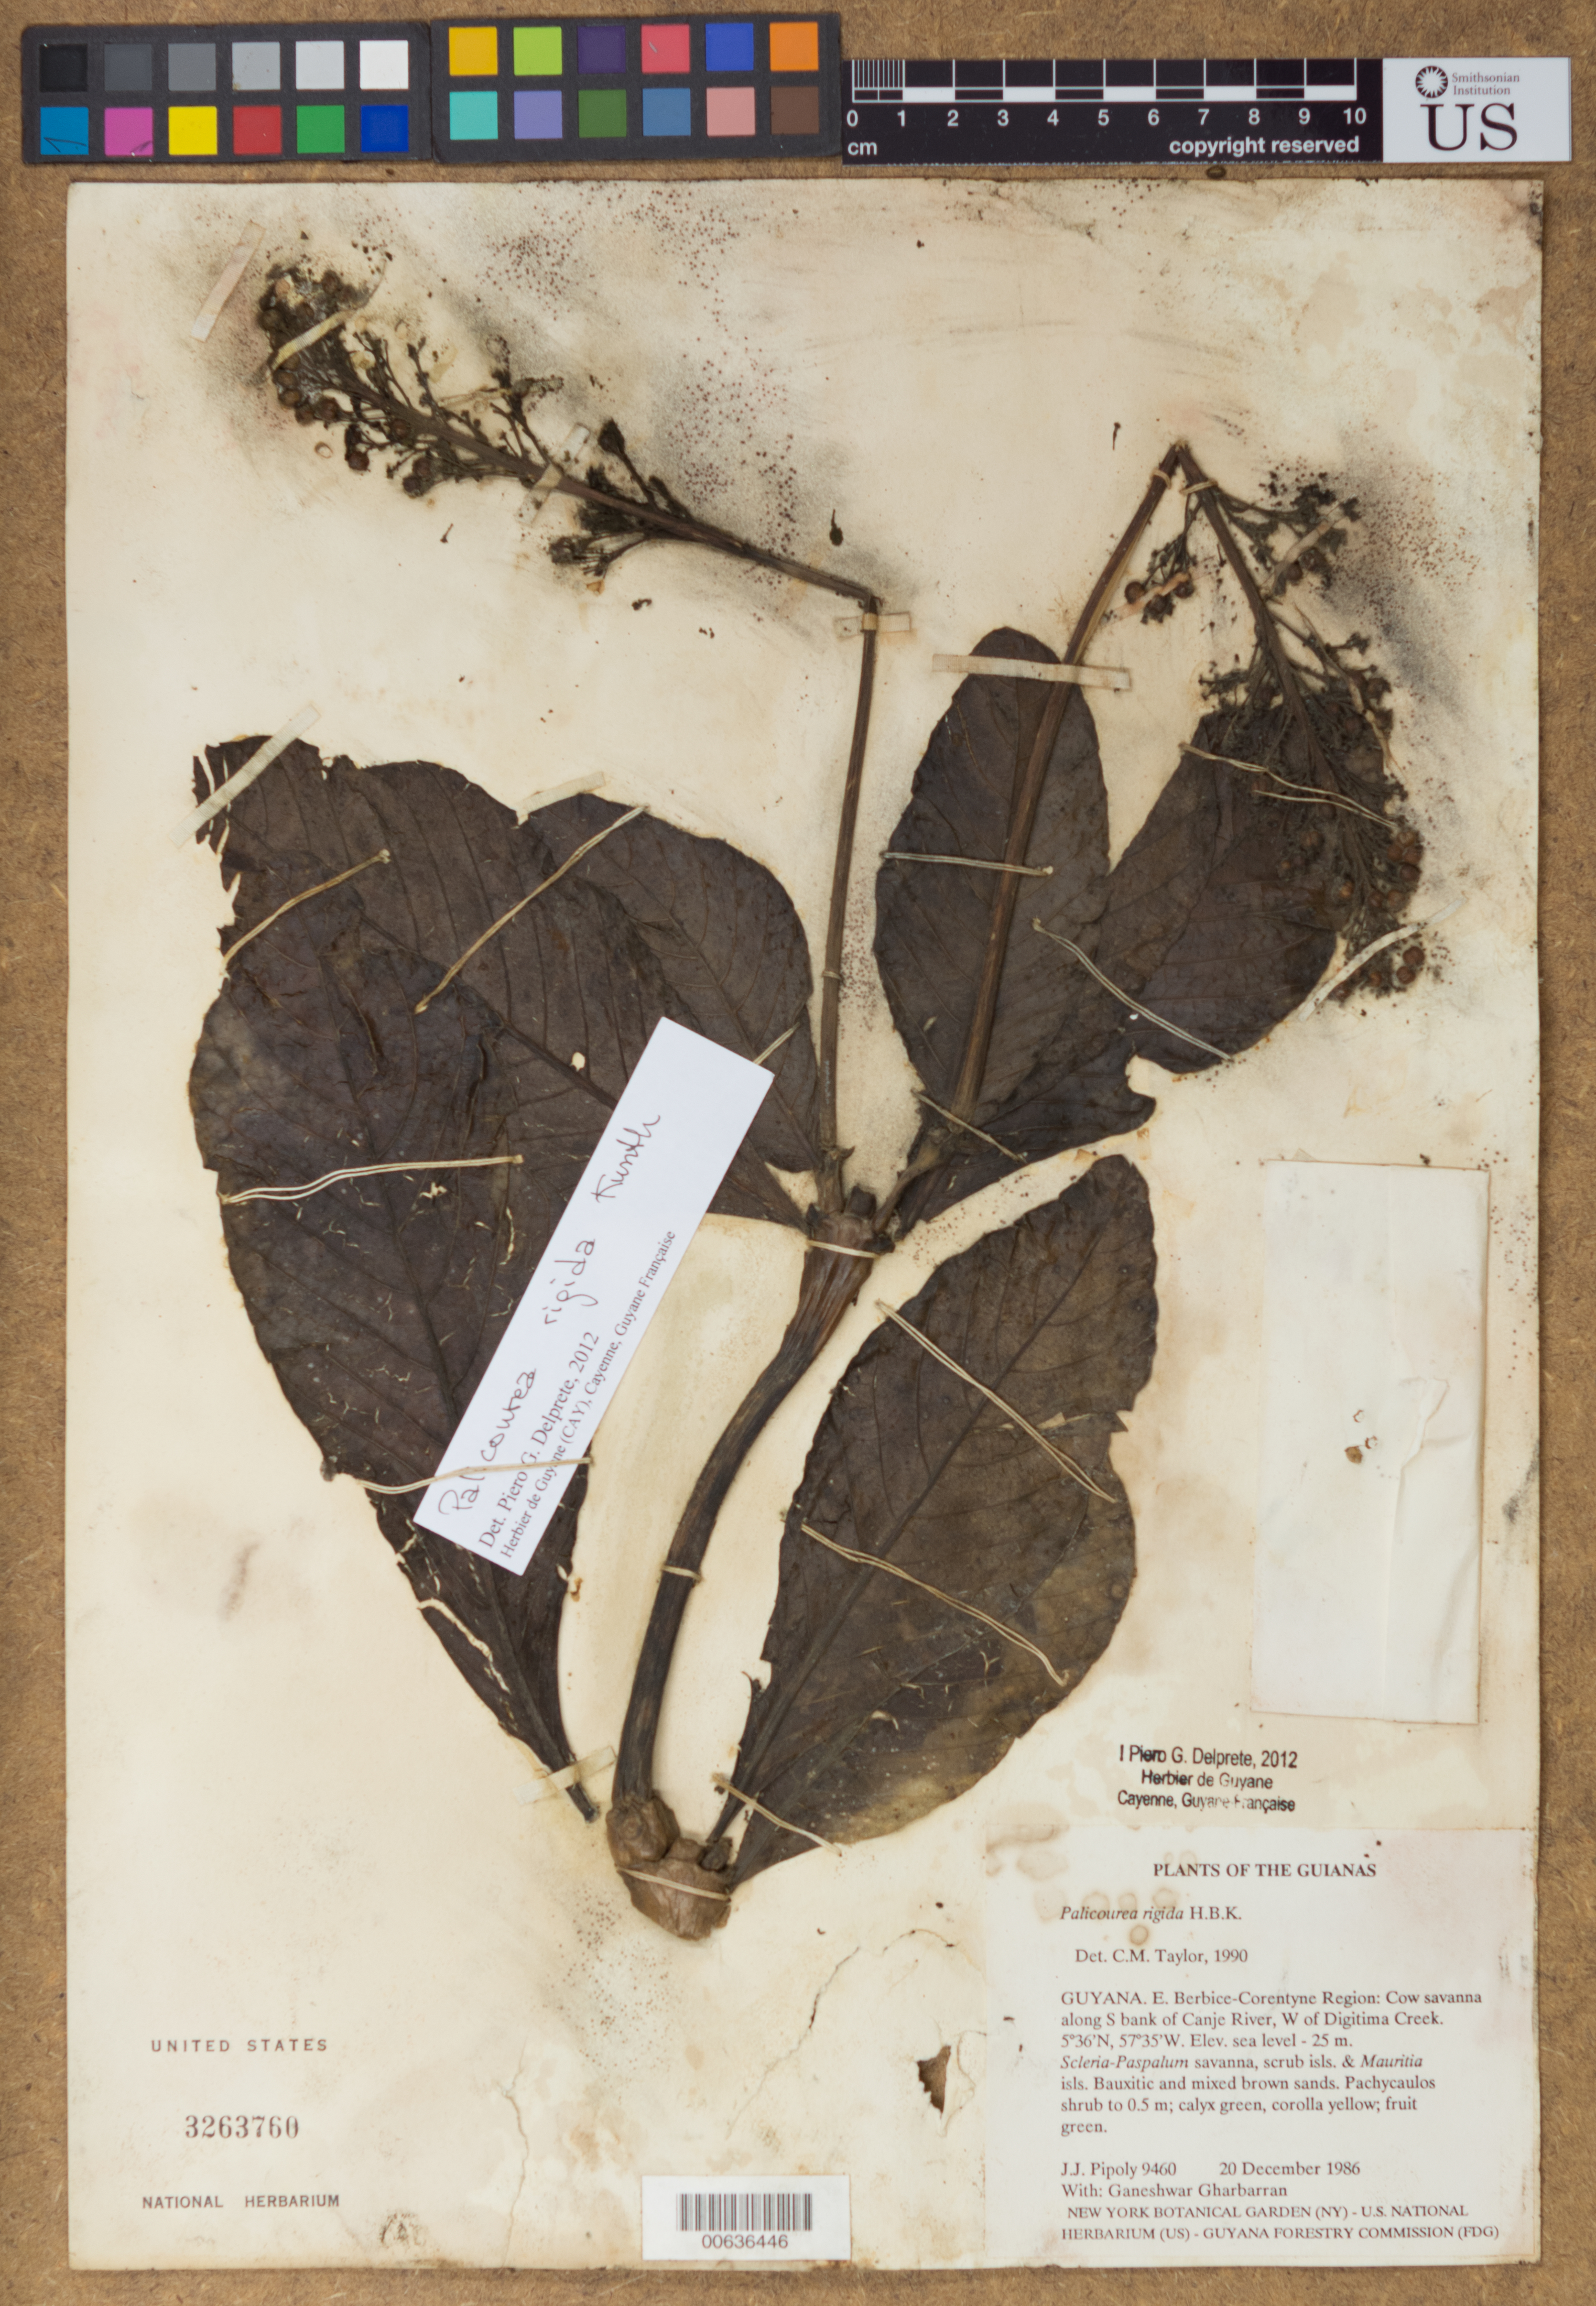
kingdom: Plantae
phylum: Tracheophyta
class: Magnoliopsida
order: Gentianales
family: Rubiaceae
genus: Palicourea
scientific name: Palicourea rigida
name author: Kunth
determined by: Taylor, Charlotte M.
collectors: J. J. Pipoly & G. Gharbarran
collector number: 9460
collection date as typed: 20 December 1986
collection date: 1986-12-20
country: Guyana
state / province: E. Berbice-Corentyne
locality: Cow savanna, along S bank of Canje River, W of Digitima Creek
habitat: Scleria-Paspalum savanna, scrub isls. & Mauritia isls. Bauxitic and mixed brown sands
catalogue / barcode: US 3263760